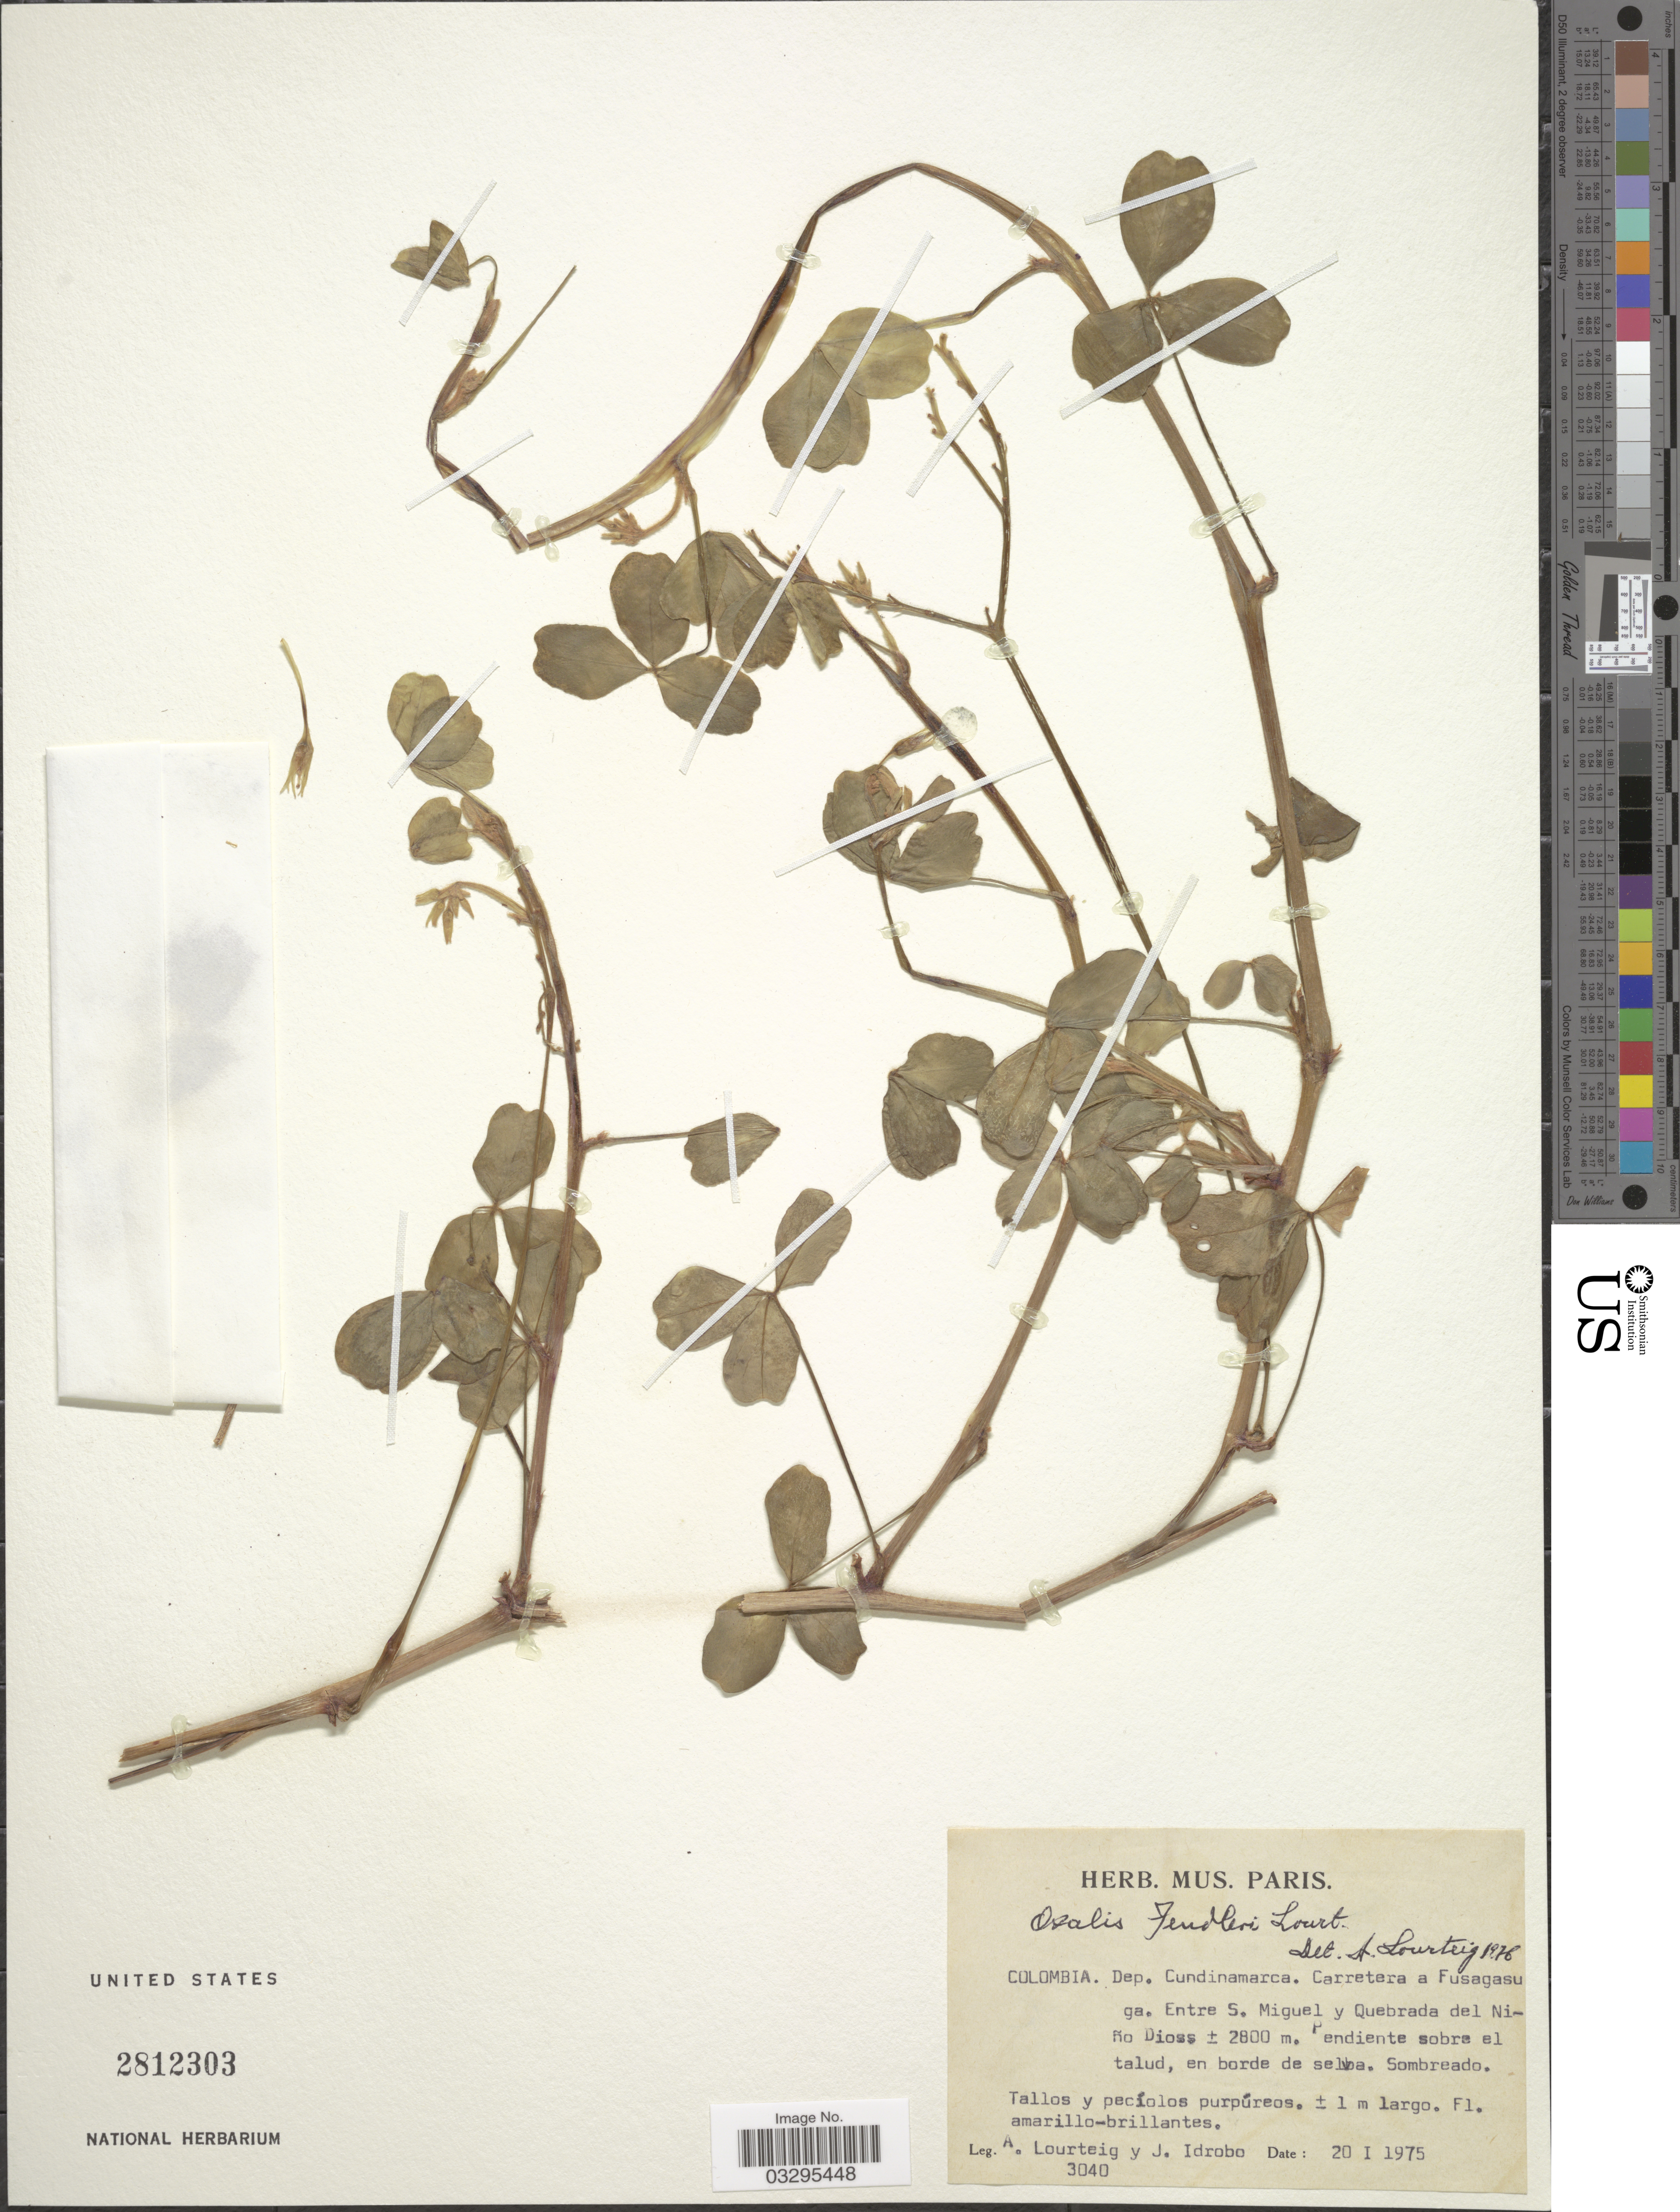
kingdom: Plantae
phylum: Tracheophyta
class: Magnoliopsida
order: Oxalidales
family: Oxalidaceae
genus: Oxalis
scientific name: Oxalis fendleri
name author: Lourteig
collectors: A. Lourteig & J. M. Idrobo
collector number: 3040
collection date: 1975-01-20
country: Colombia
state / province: Cundinamarca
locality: Dep. Cundinamarca. Carretera a Fusagasuga. Entre S. Miguel y Quebrada del Niño Dios.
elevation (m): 2800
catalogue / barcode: US 2812303